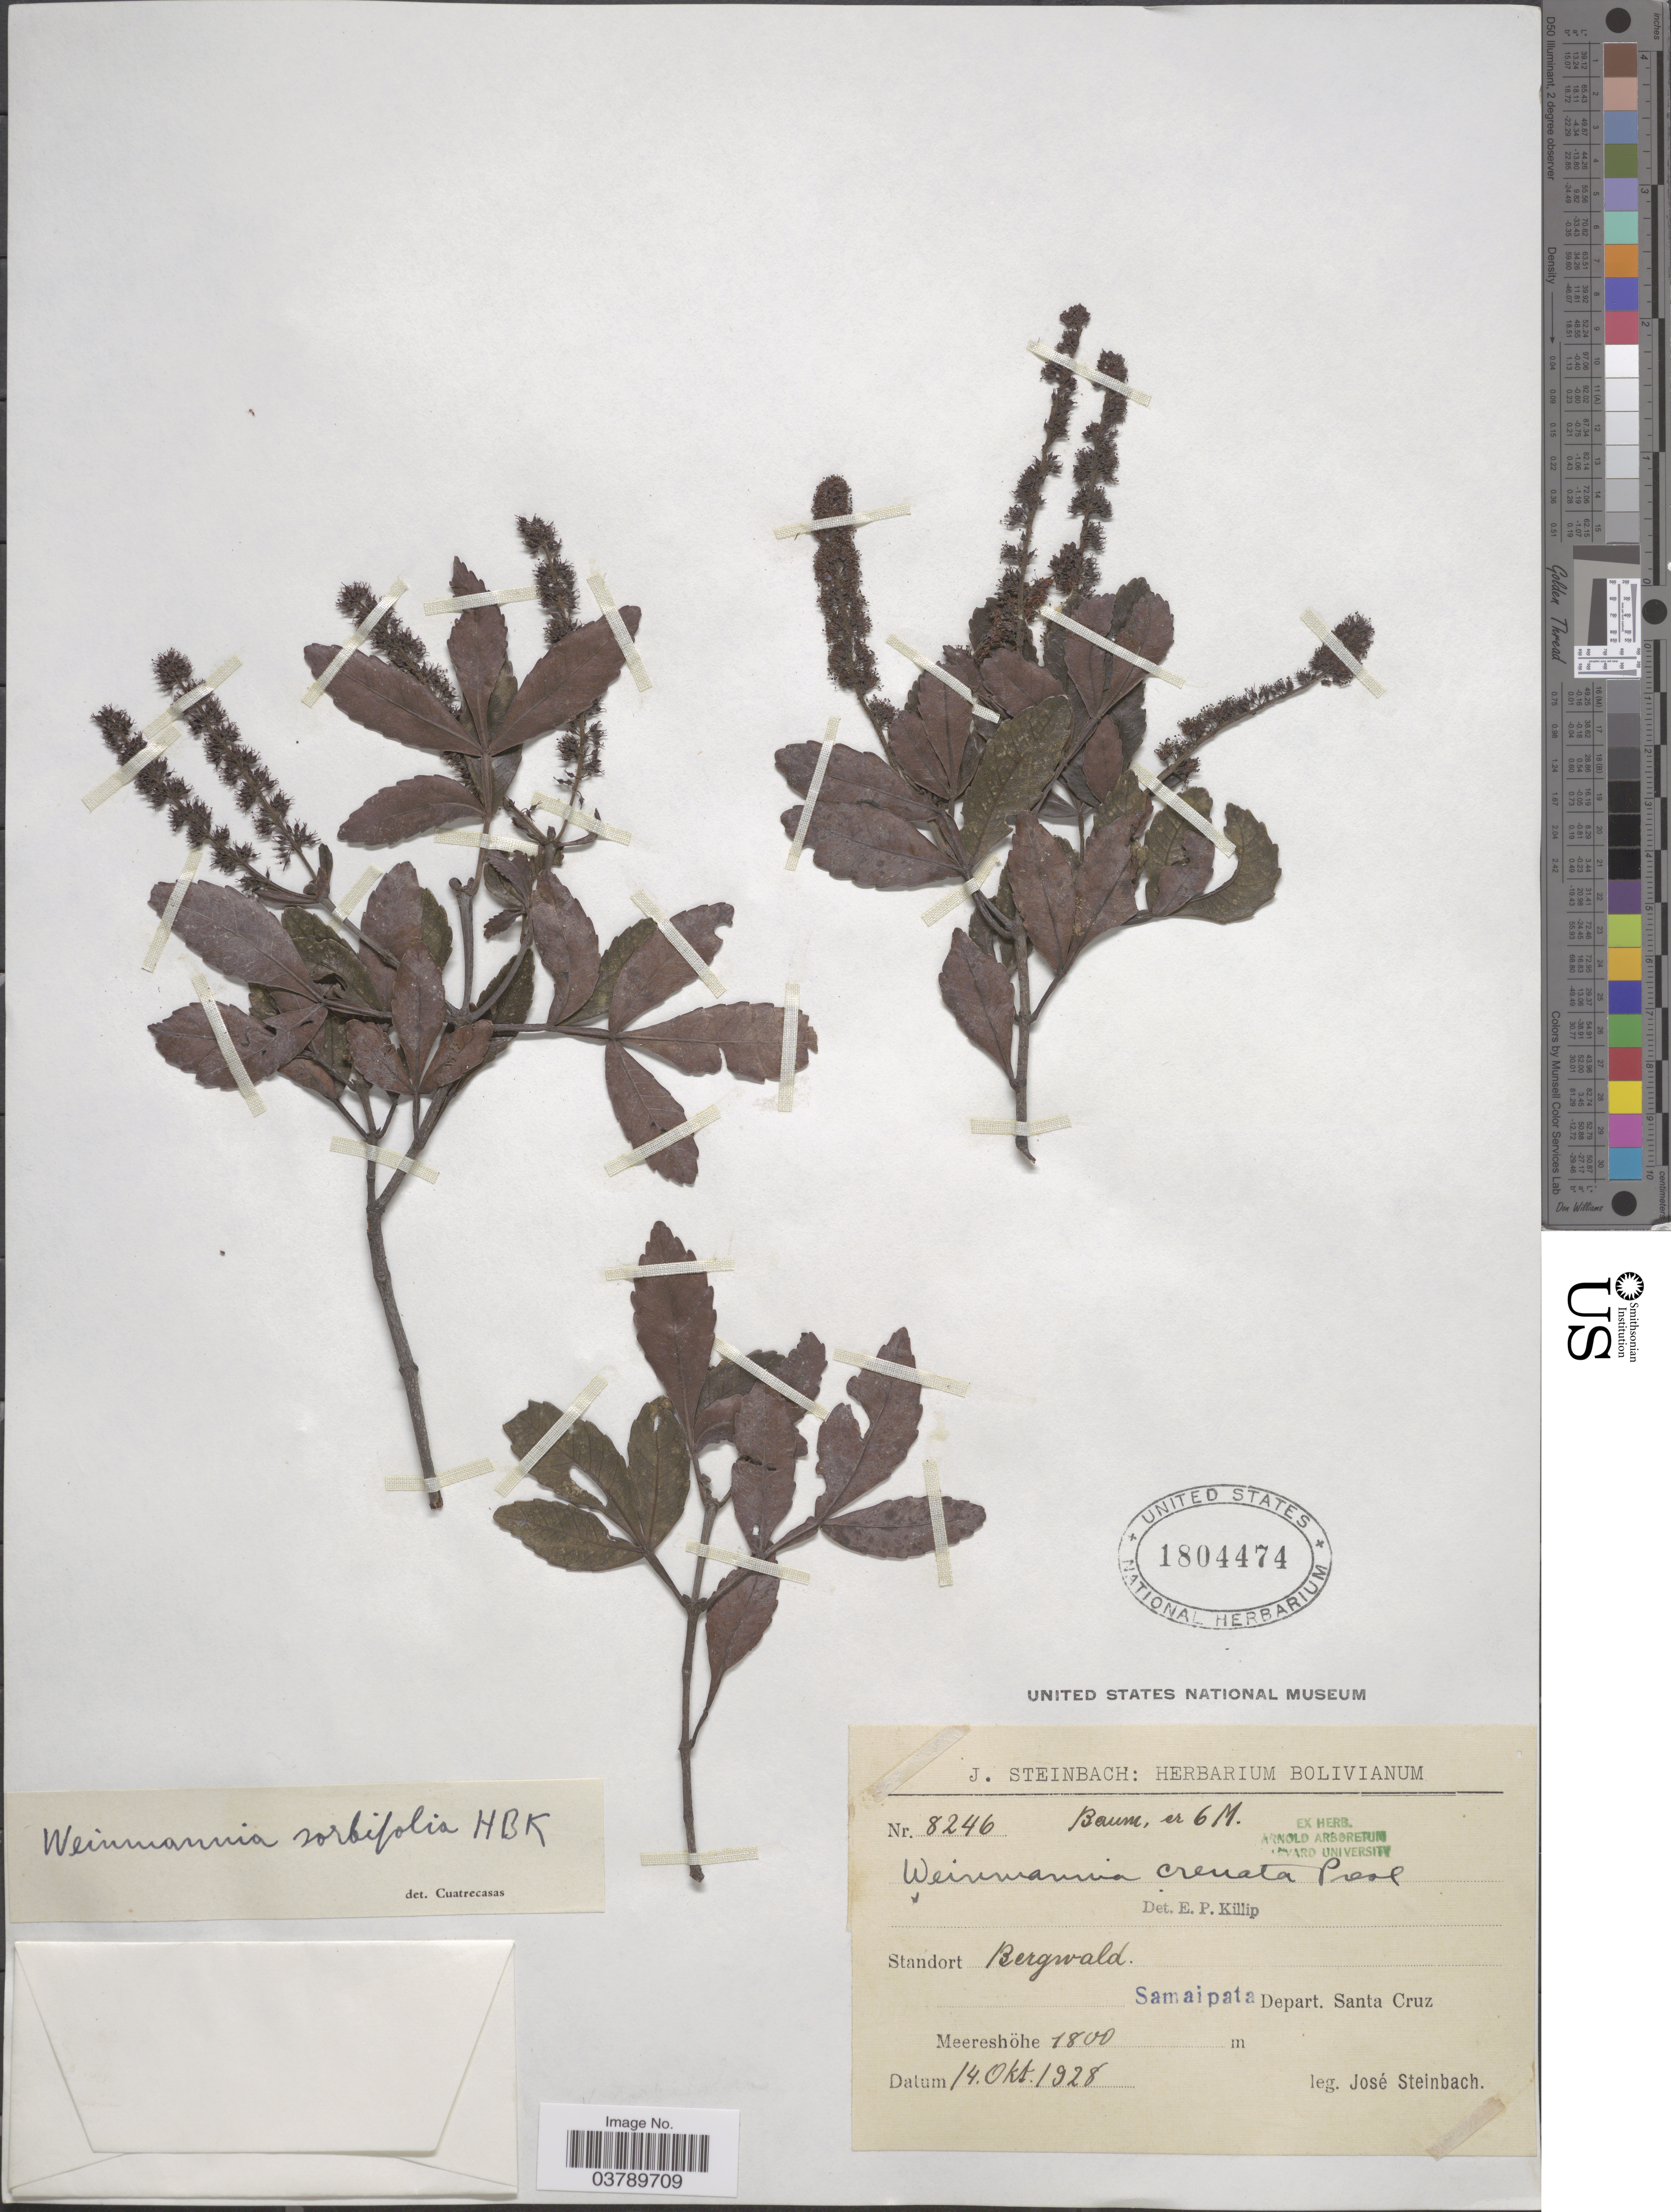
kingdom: Plantae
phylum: Tracheophyta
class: Magnoliopsida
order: Oxalidales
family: Cunoniaceae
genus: Weinmannia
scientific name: Weinmannia sorbifolia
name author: Kunth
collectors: J. Steinbach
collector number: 8246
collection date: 1928-10-14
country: Bolivia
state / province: Santa Cruz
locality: Samaipata. Depart. Santa Cruz.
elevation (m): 1800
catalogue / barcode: US 1804474